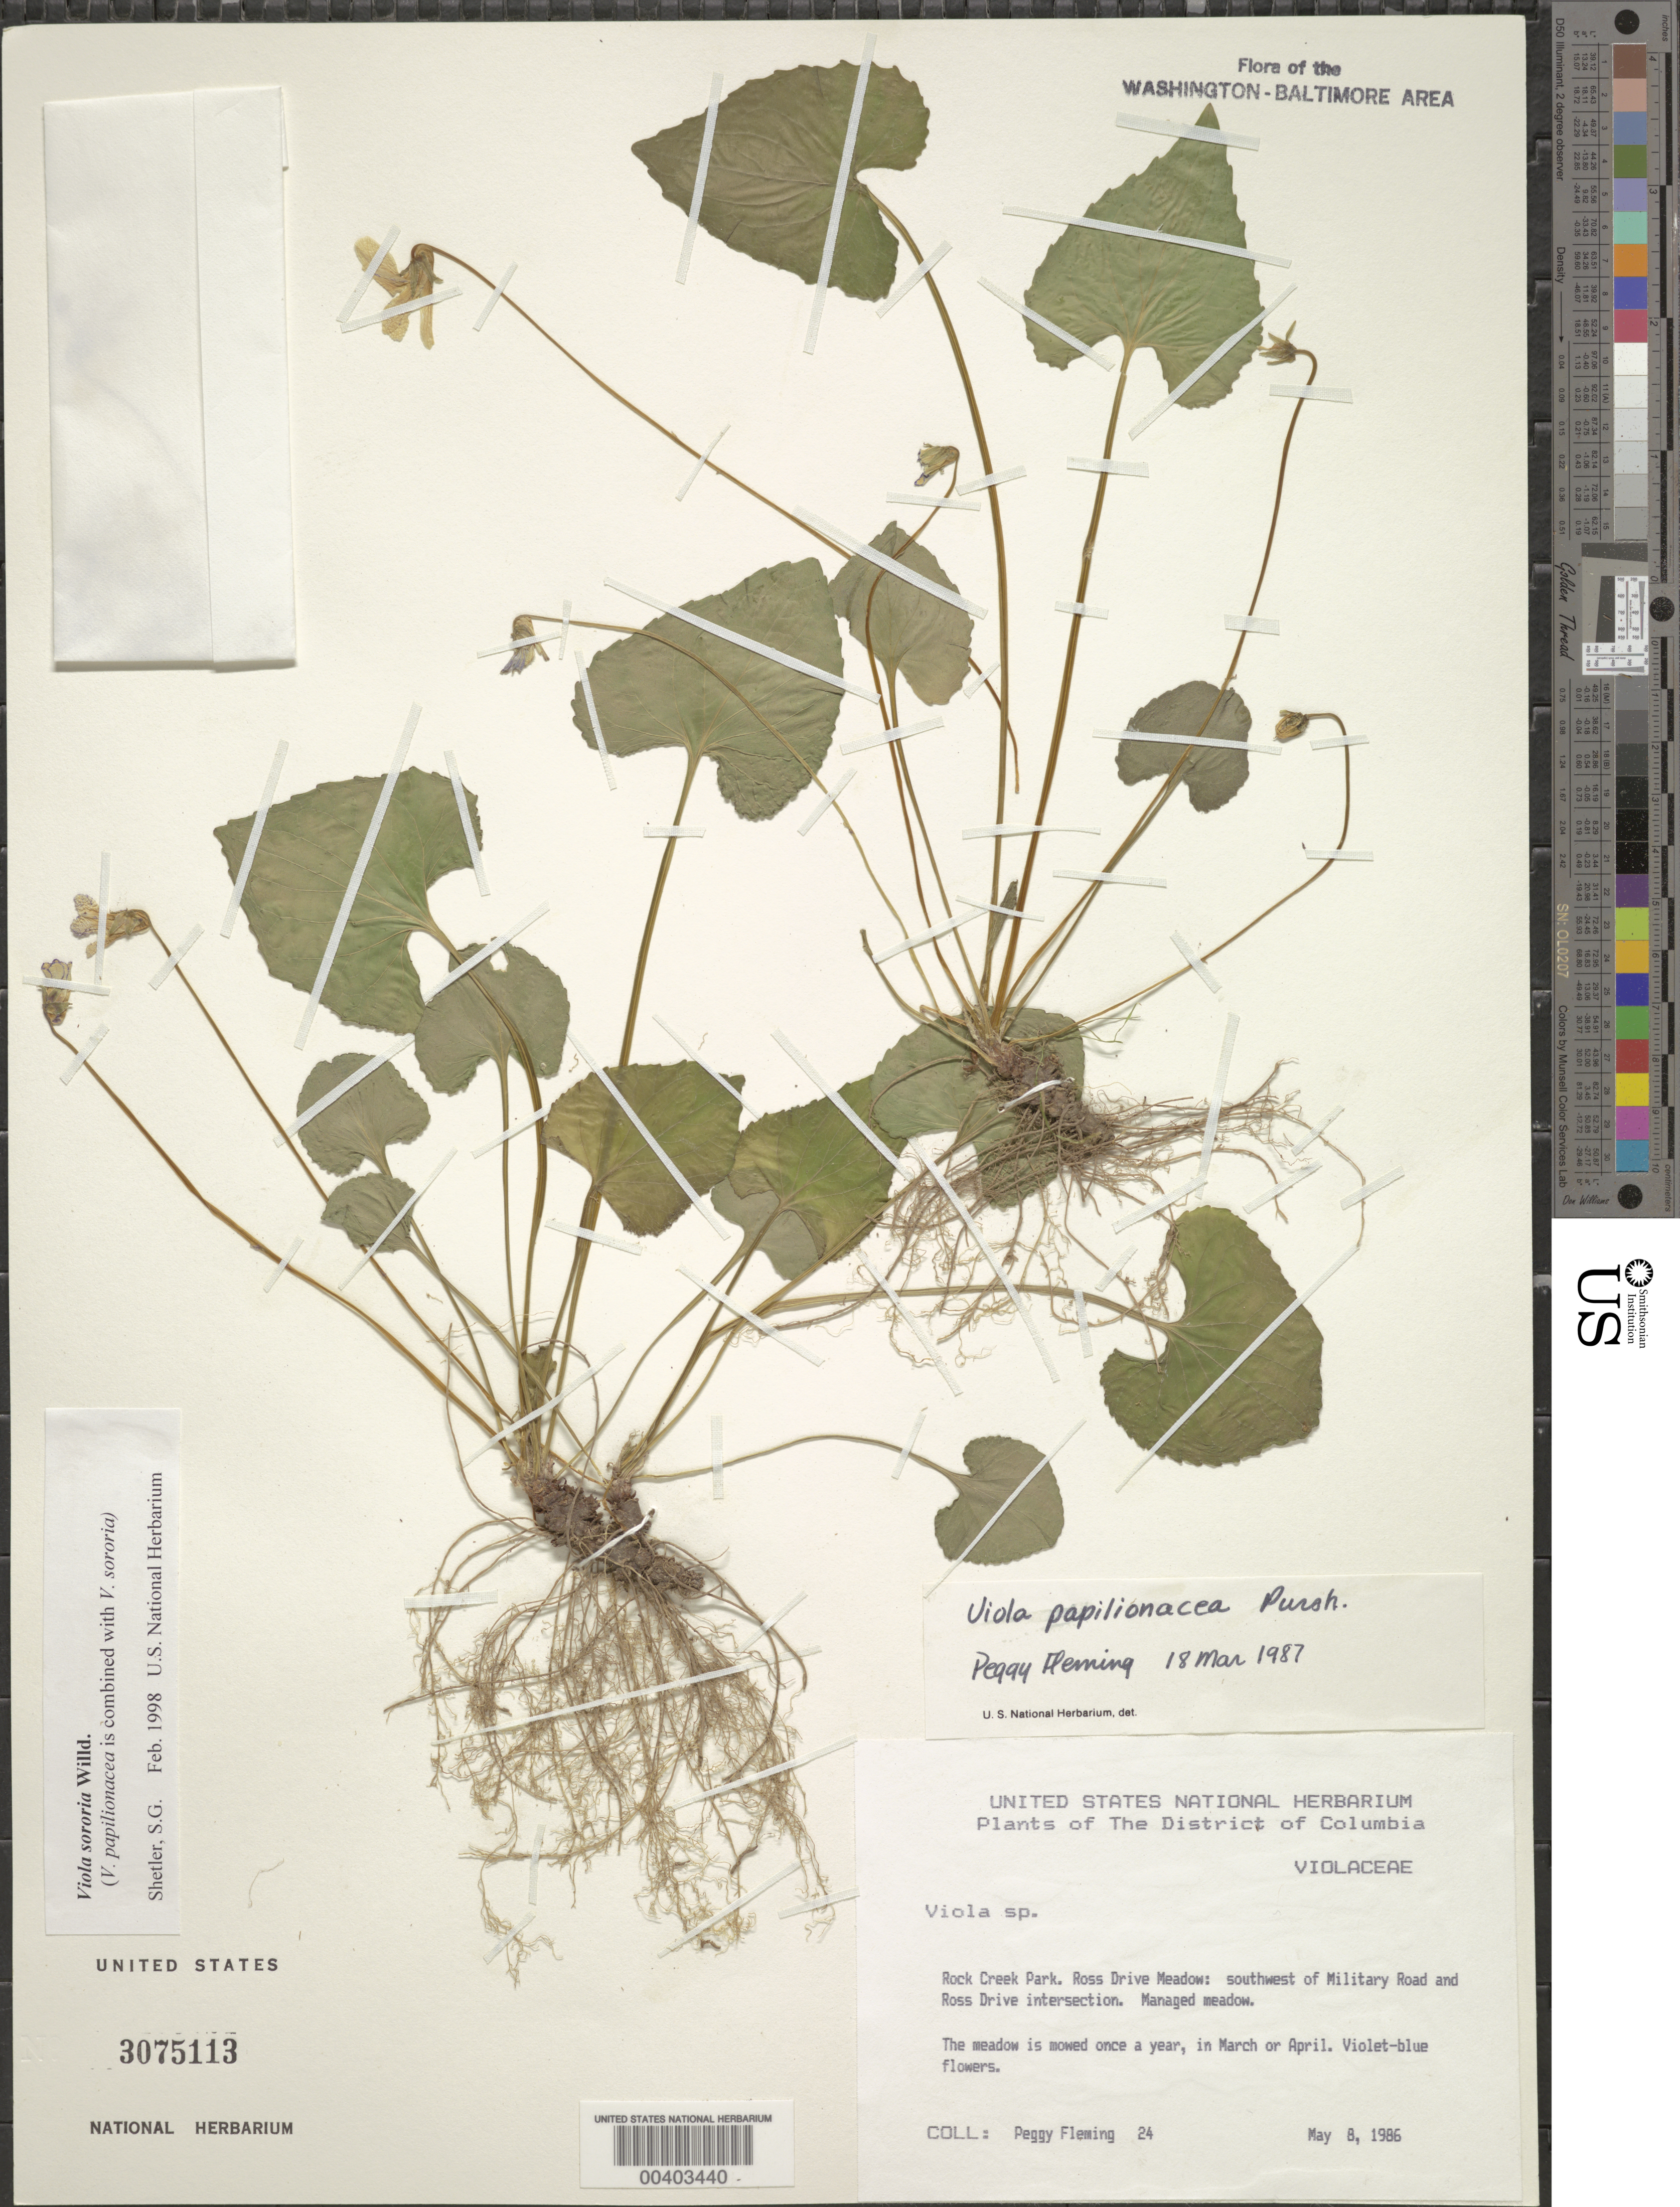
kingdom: Plantae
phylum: Tracheophyta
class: Magnoliopsida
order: Malpighiales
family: Violaceae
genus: Viola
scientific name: Viola sororia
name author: Willd.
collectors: P. Fleming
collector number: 24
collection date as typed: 08 May 1986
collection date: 1986-05-08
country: United States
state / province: District of Columbia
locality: Rock Creek Park, Ross Drive Meadow, SW of Military Rd and Ross Drive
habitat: Mowed meadow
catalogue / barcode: US 3075113